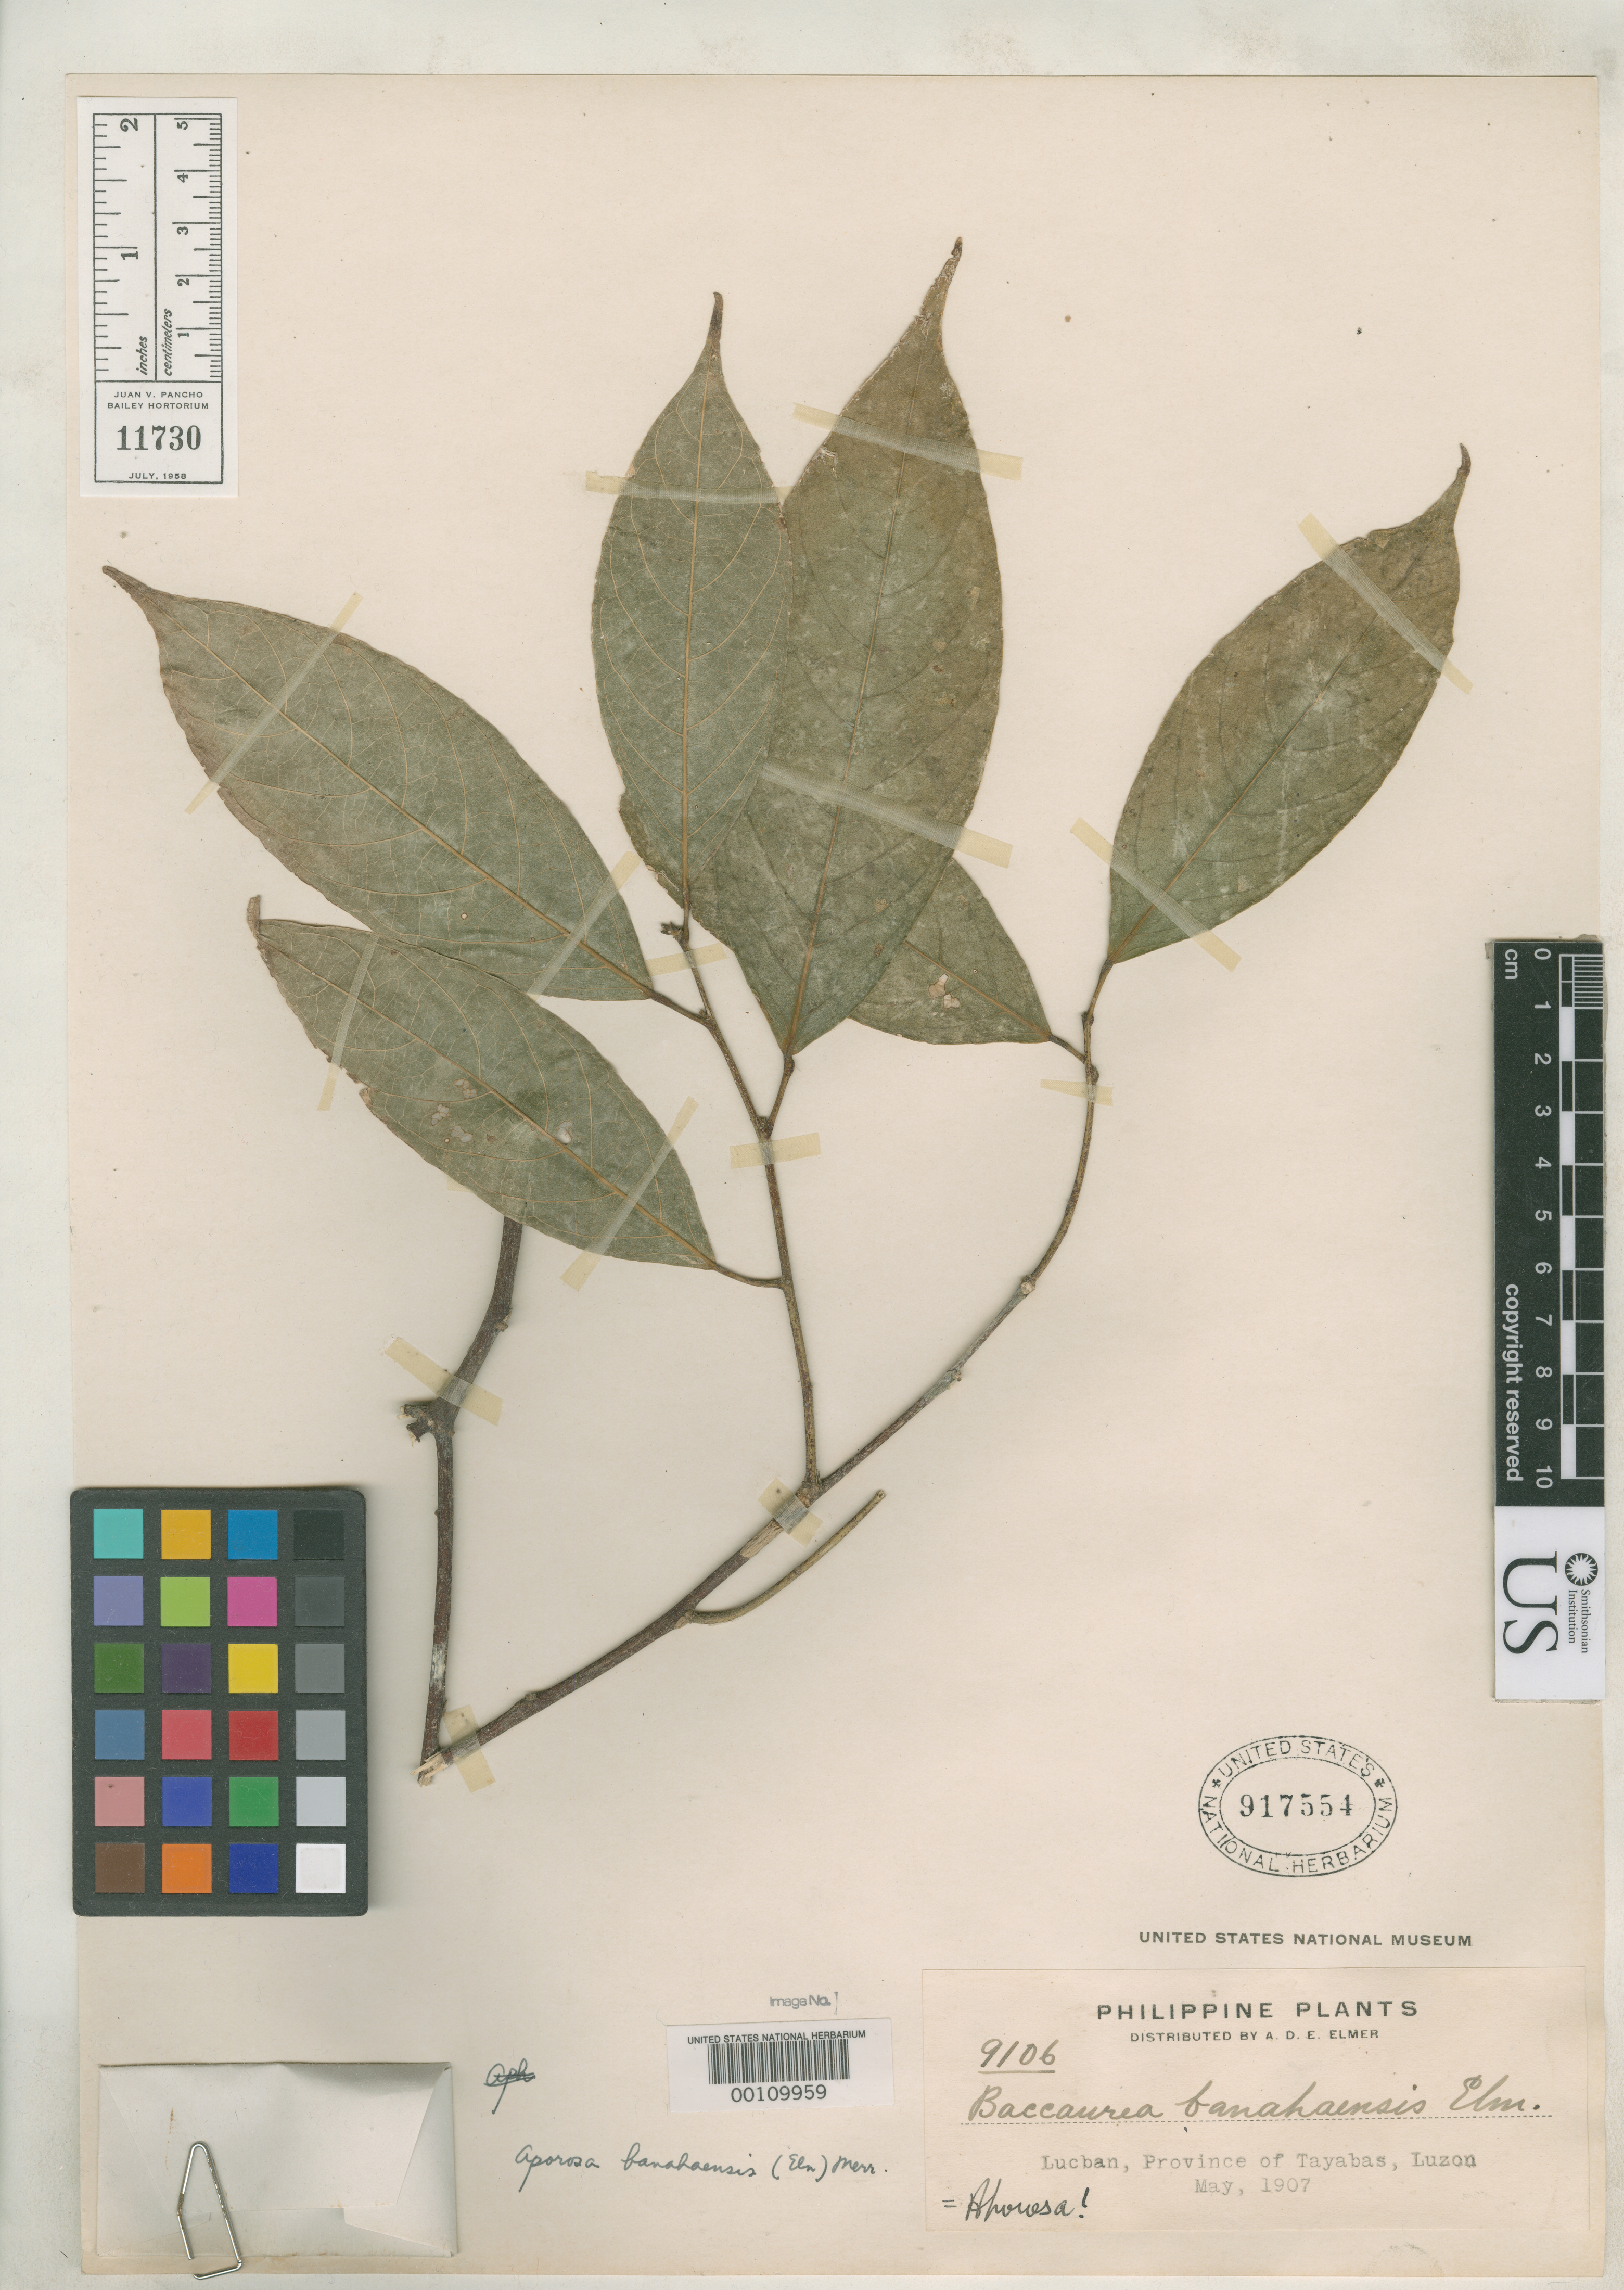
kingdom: Plantae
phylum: Tracheophyta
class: Magnoliopsida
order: Malpighiales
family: Phyllanthaceae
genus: Baccaurea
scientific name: Baccaurea banahaensis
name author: Elmer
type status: Isotype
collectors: A. D. E. Elmer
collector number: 9106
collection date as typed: May 1907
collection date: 1907-05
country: Philippines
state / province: Calabarzon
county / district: Quezon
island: Luzon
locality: Lucban, Mt. Banahao.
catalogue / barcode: US 917554